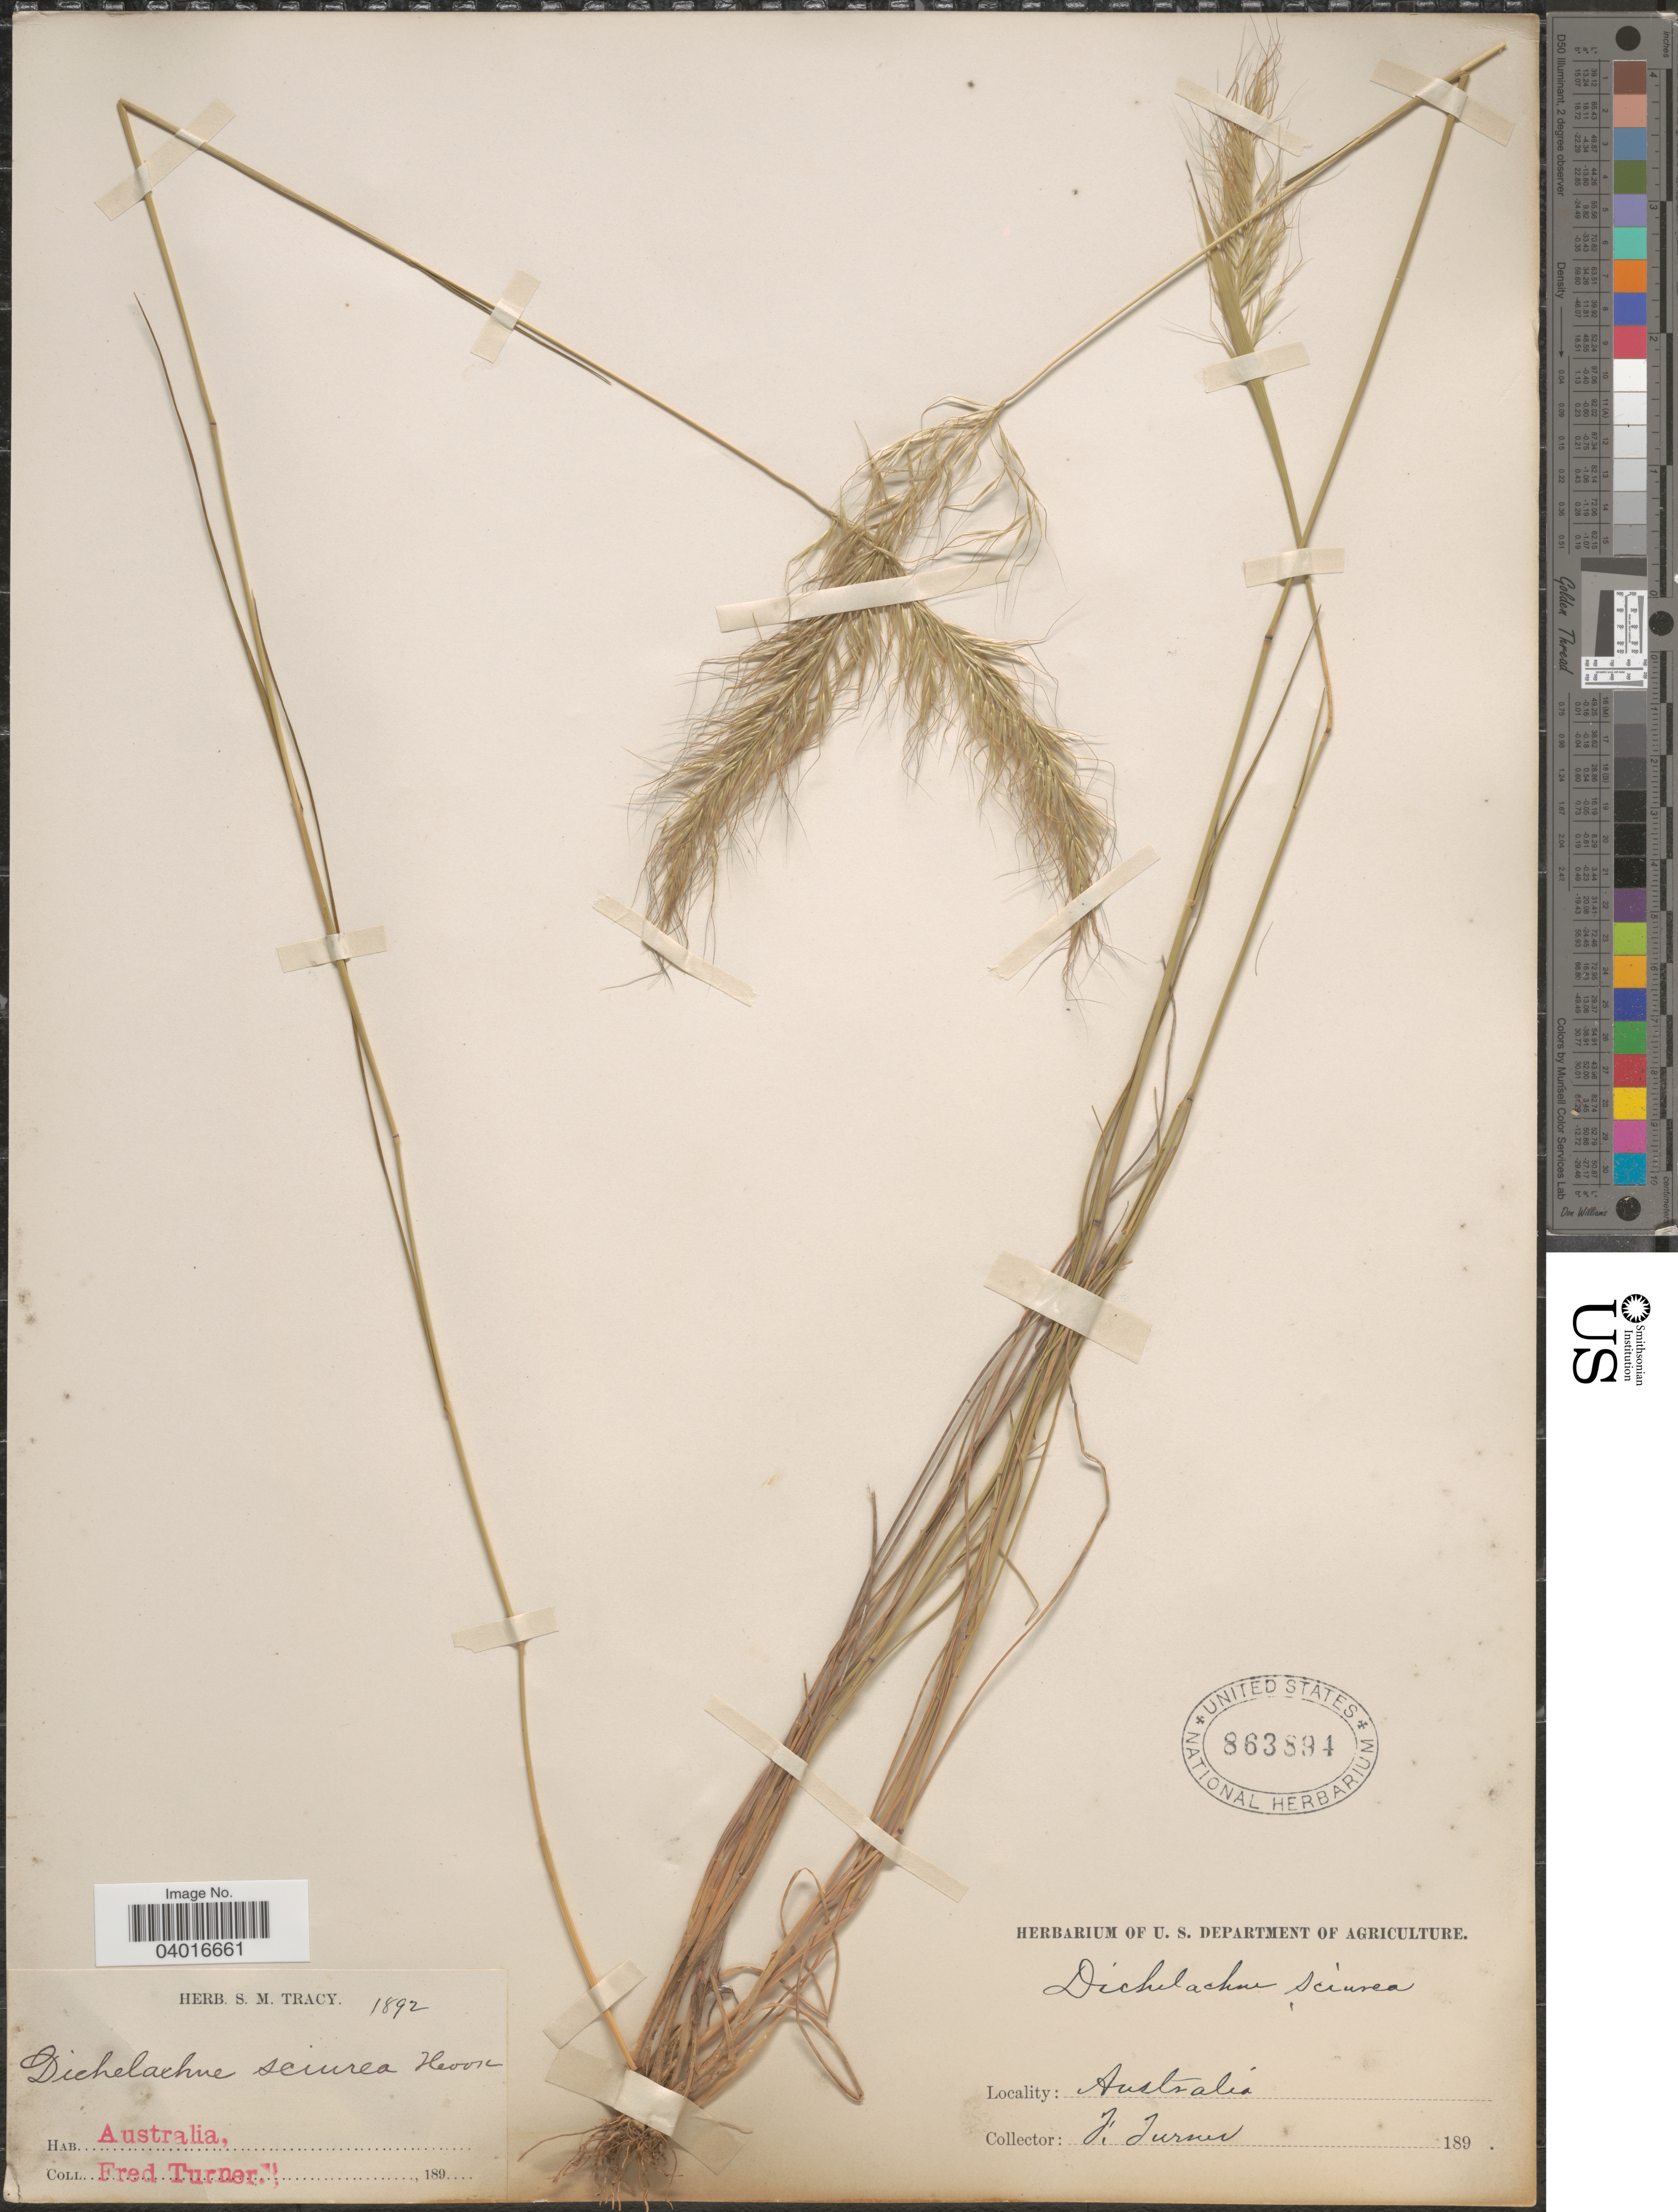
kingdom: Plantae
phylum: Tracheophyta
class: Liliopsida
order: Poales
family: Poaceae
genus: Dichelachne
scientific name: Dichelachne sp.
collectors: F. Turner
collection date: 1892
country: Australia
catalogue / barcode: US 863894